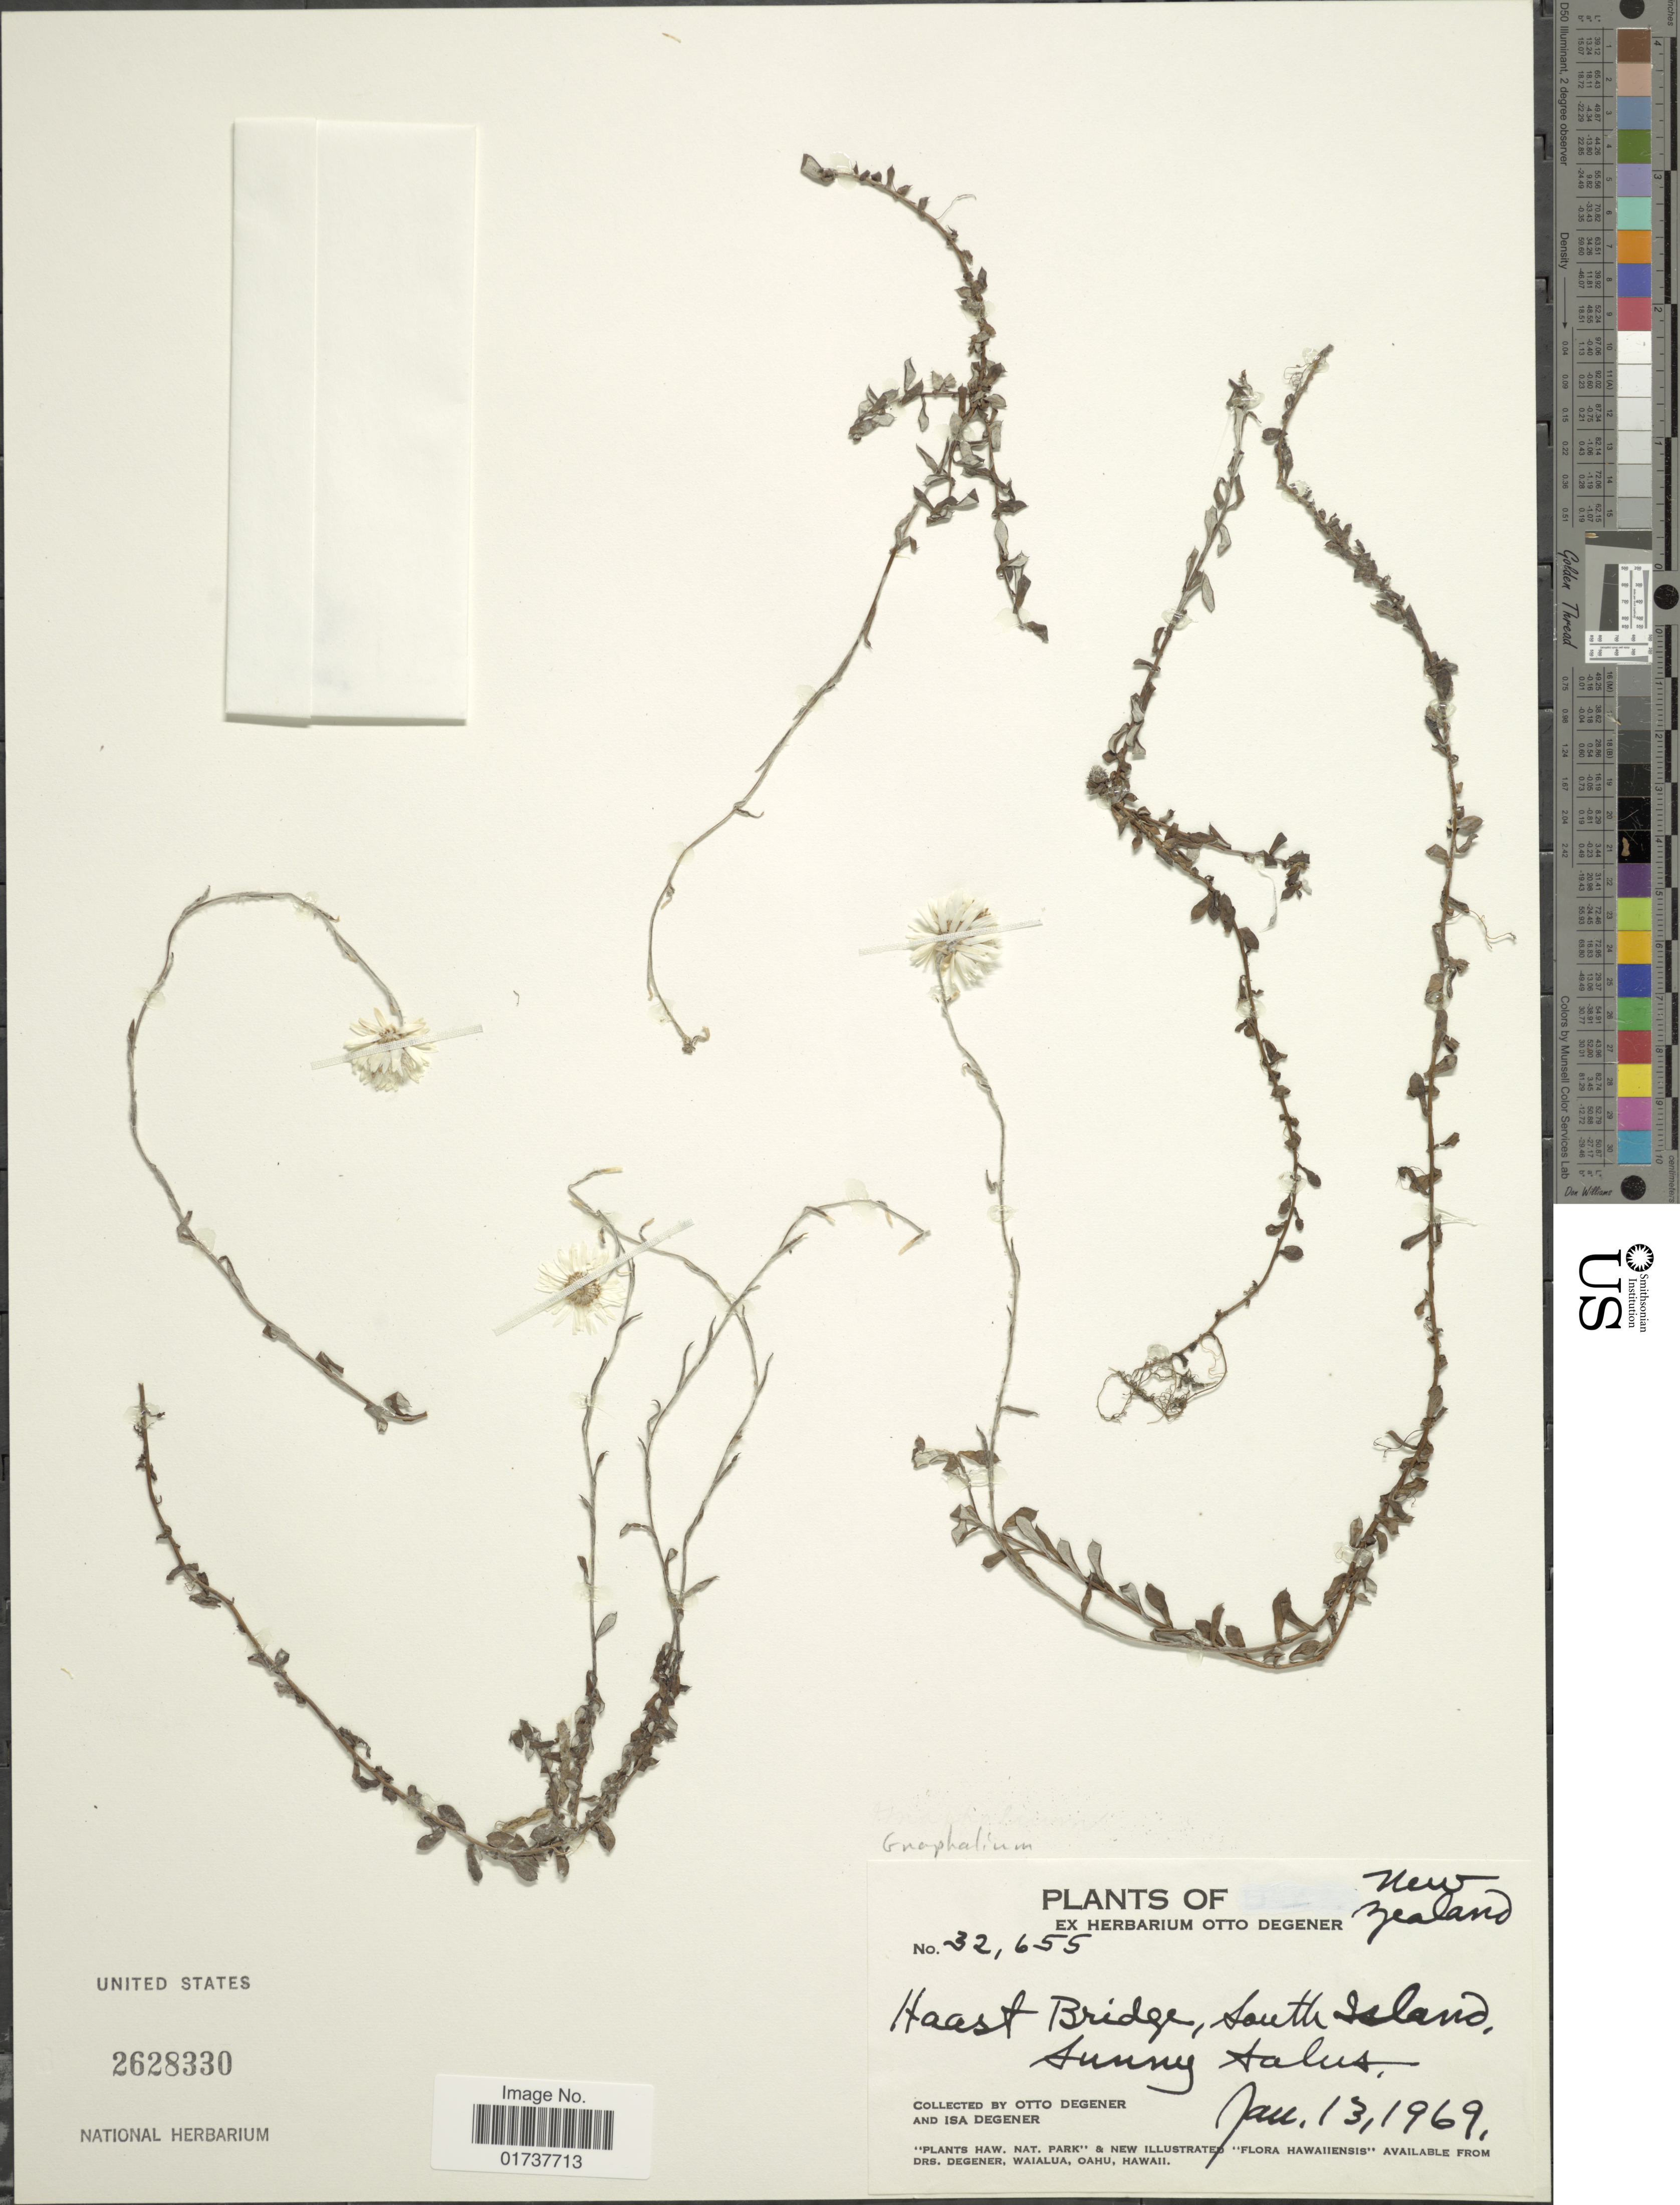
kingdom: Plantae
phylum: Tracheophyta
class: Magnoliopsida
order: Asterales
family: Asteraceae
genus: Gnaphalium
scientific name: Gnaphalium sp.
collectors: O. Degener & I. Degener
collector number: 32655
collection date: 1969-01-13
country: New Zealand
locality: Haast Bridge, South Island, Sunny Talus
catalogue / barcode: US 2628330